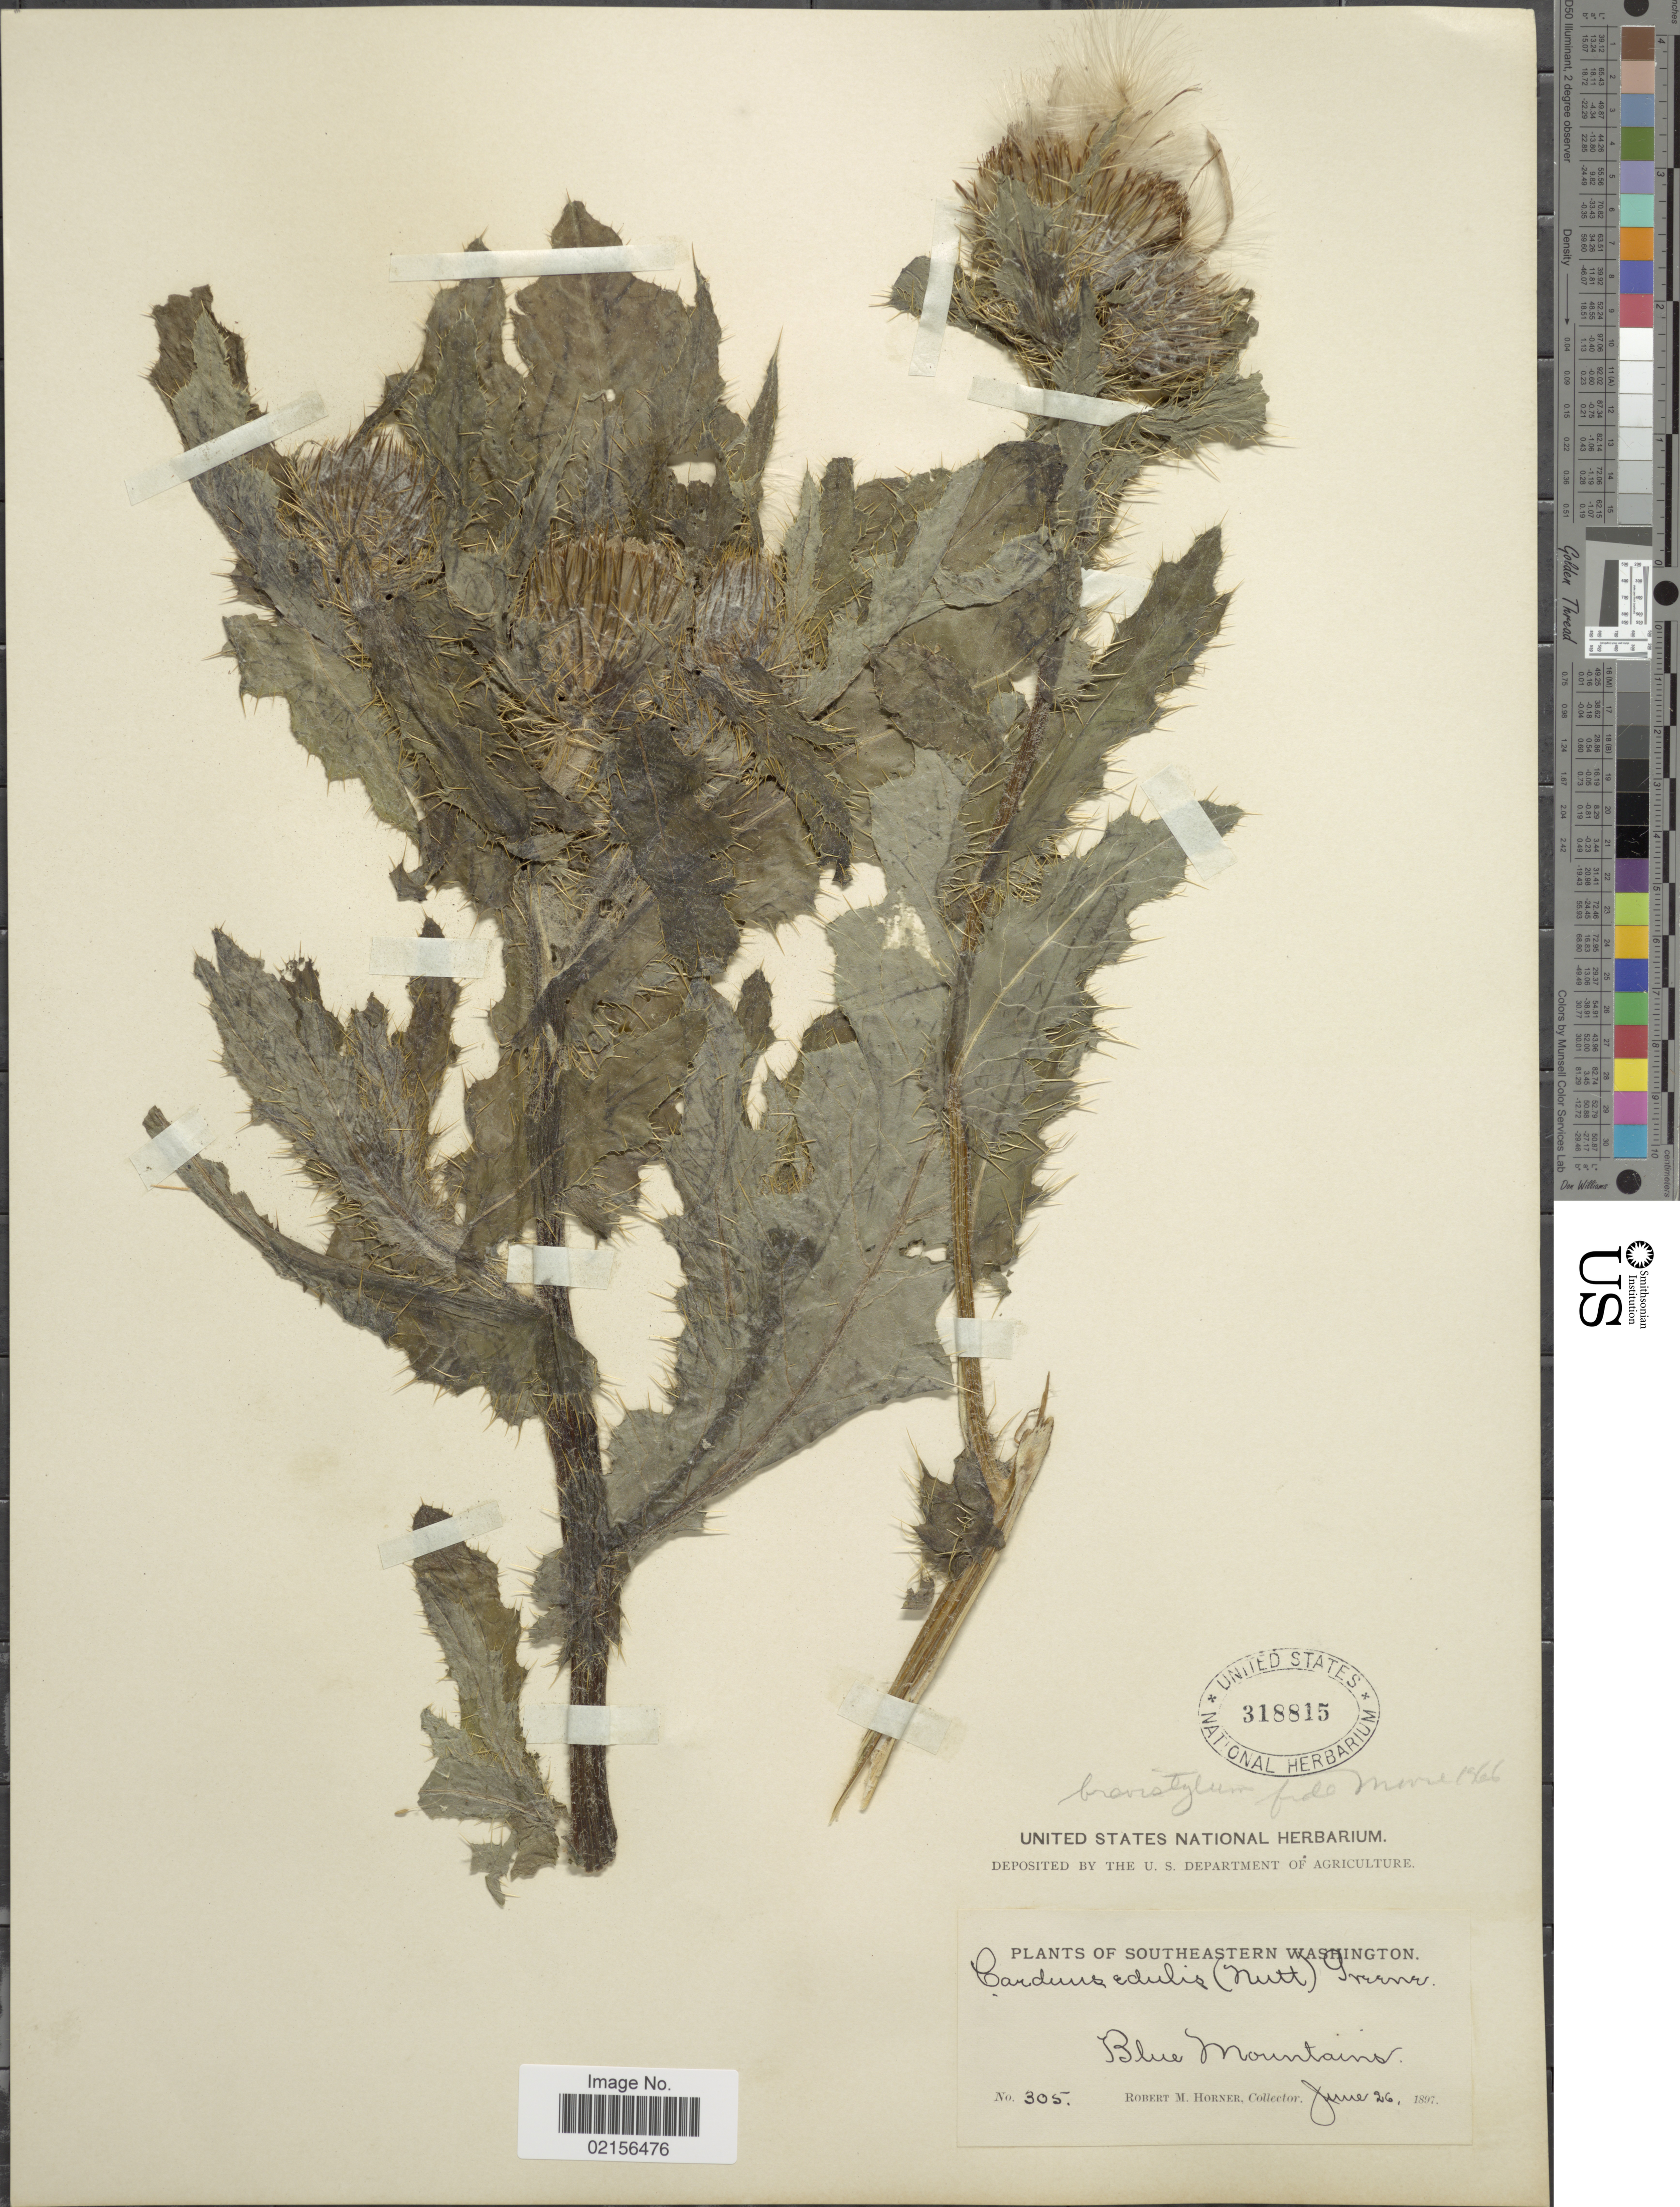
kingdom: Plantae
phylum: Tracheophyta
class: Magnoliopsida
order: Asterales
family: Asteraceae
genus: Cirsium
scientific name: Cirsium brevistylum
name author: Cronq.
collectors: R. Horner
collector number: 305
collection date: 1897-06-26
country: United States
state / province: Washington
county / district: Clallam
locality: Southeastern Washington, Blue Mountains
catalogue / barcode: US 318815